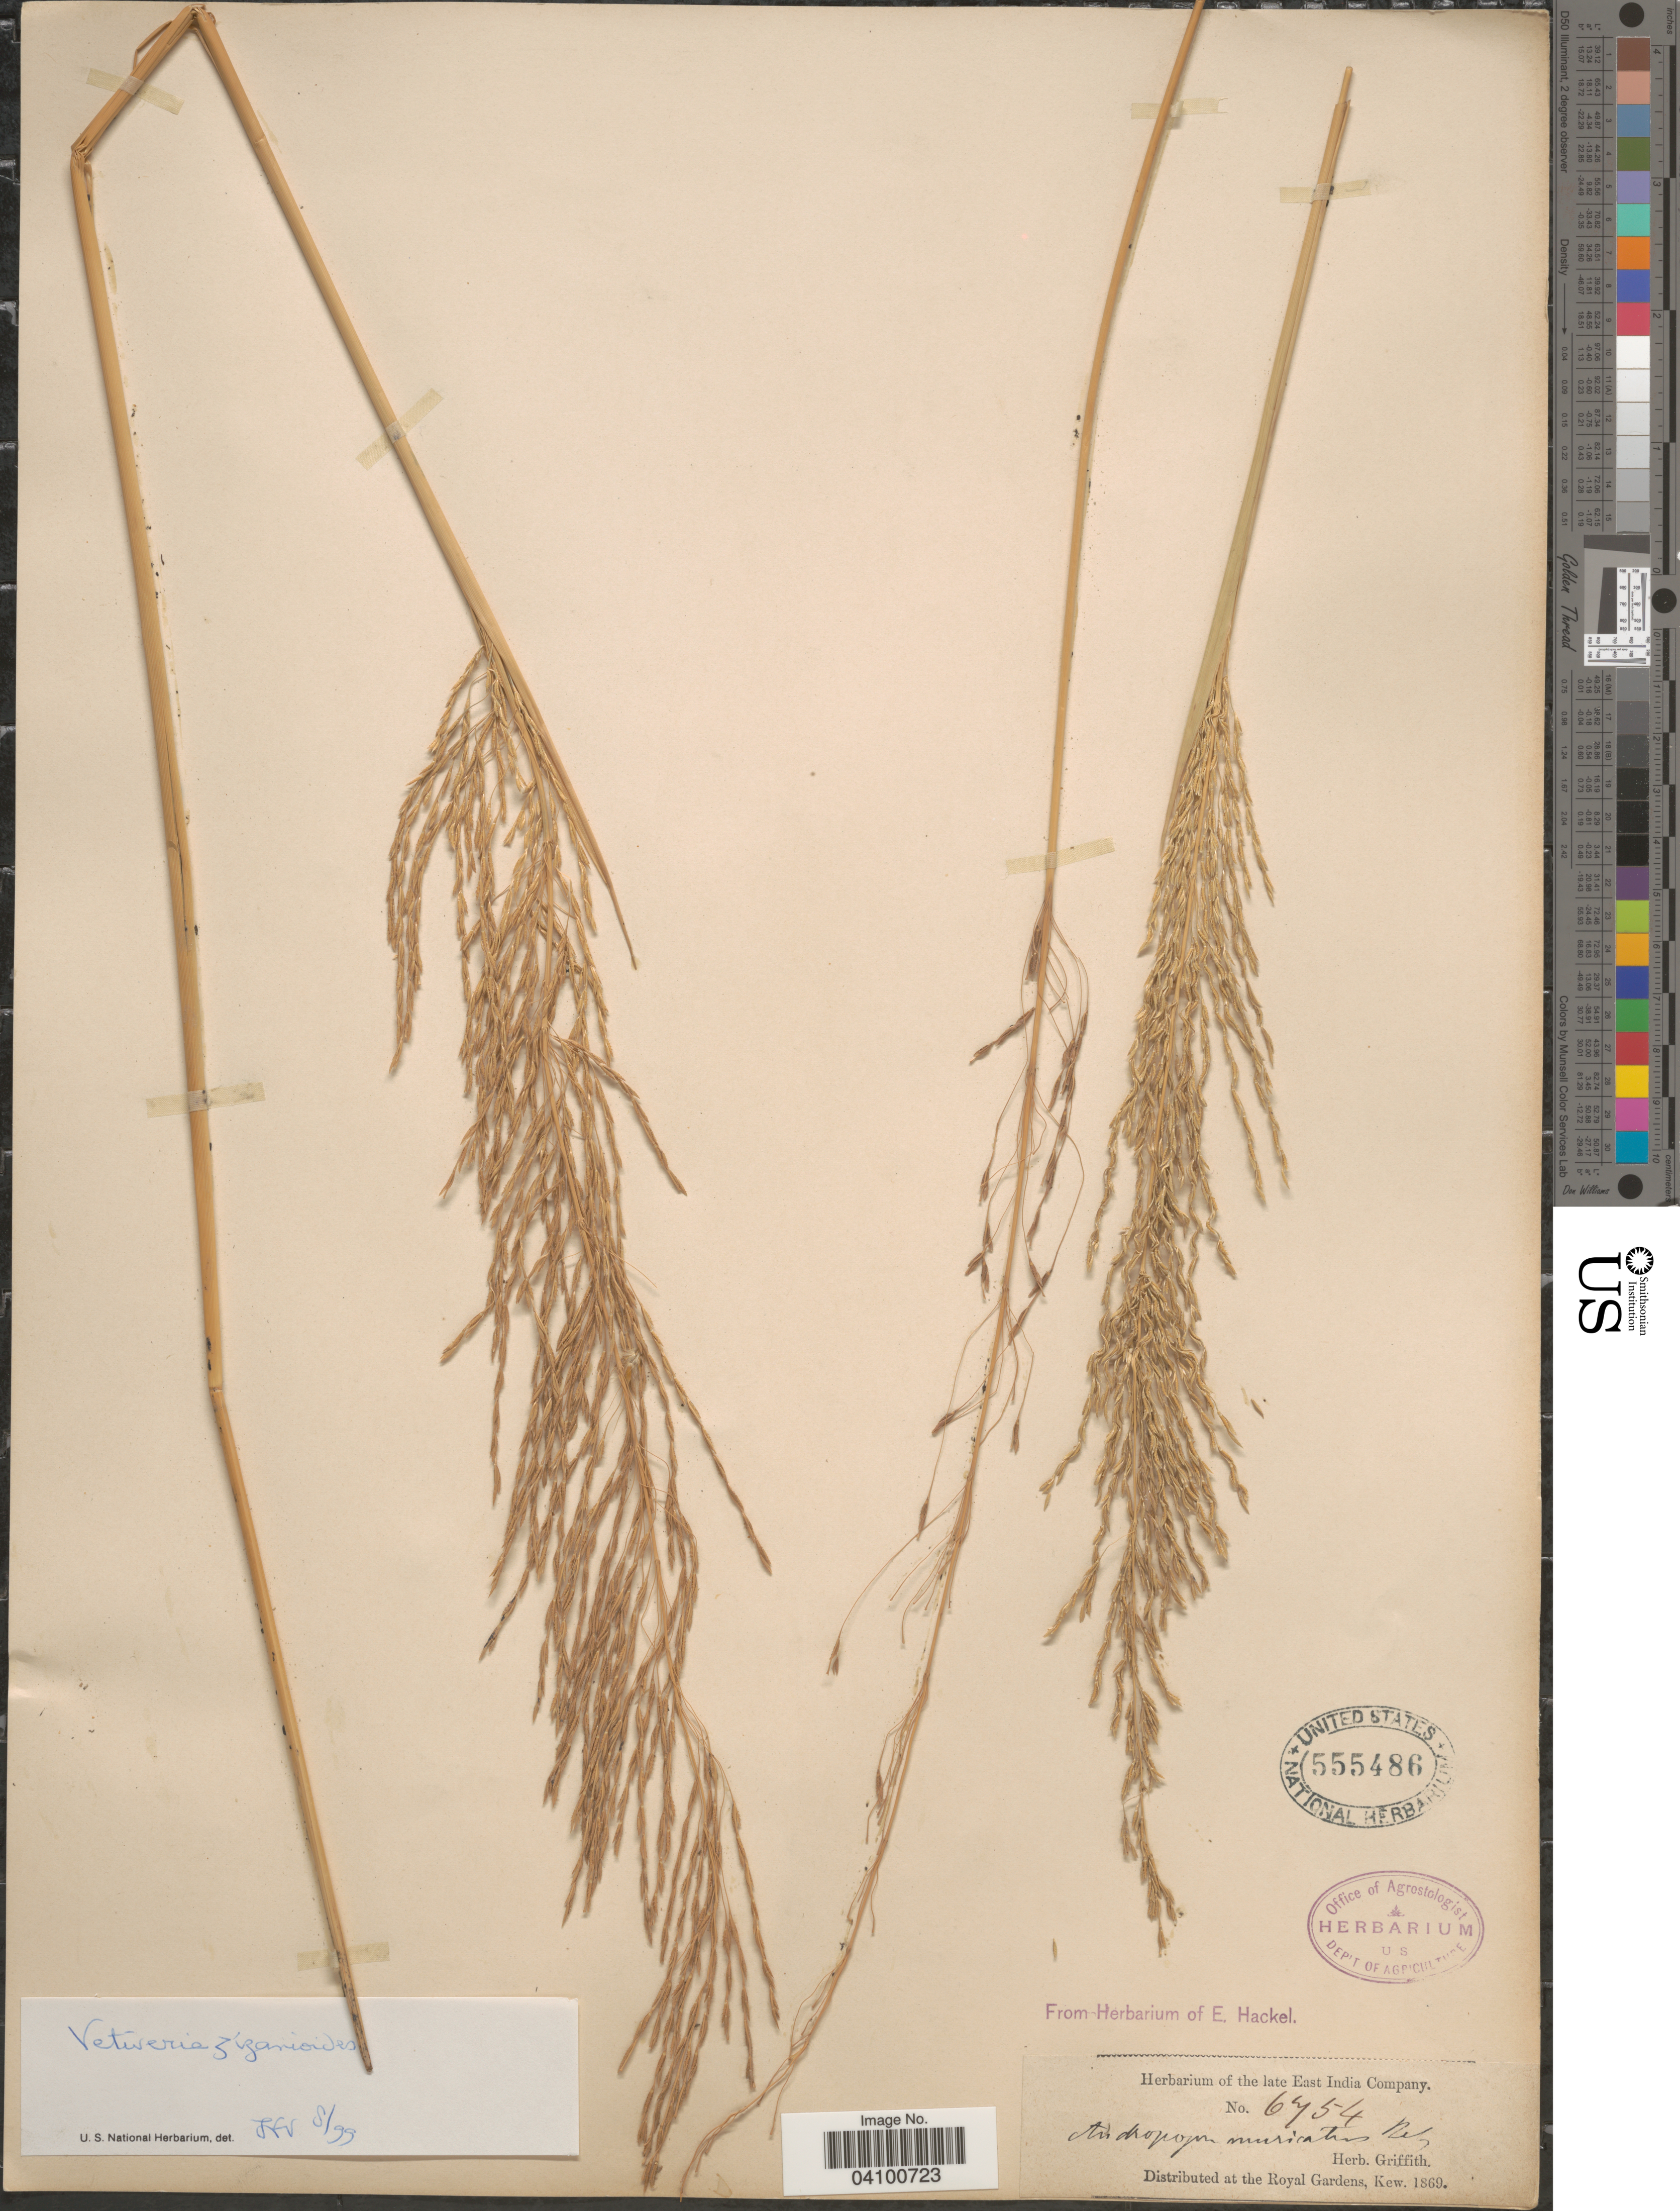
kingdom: Plantae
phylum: Tracheophyta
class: Liliopsida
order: Poales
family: Poaceae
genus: Chrysopogon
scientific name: Chrysopogon zizanioides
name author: (L.) Roberty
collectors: ex herb. Griffith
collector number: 6754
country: India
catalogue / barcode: US 555486